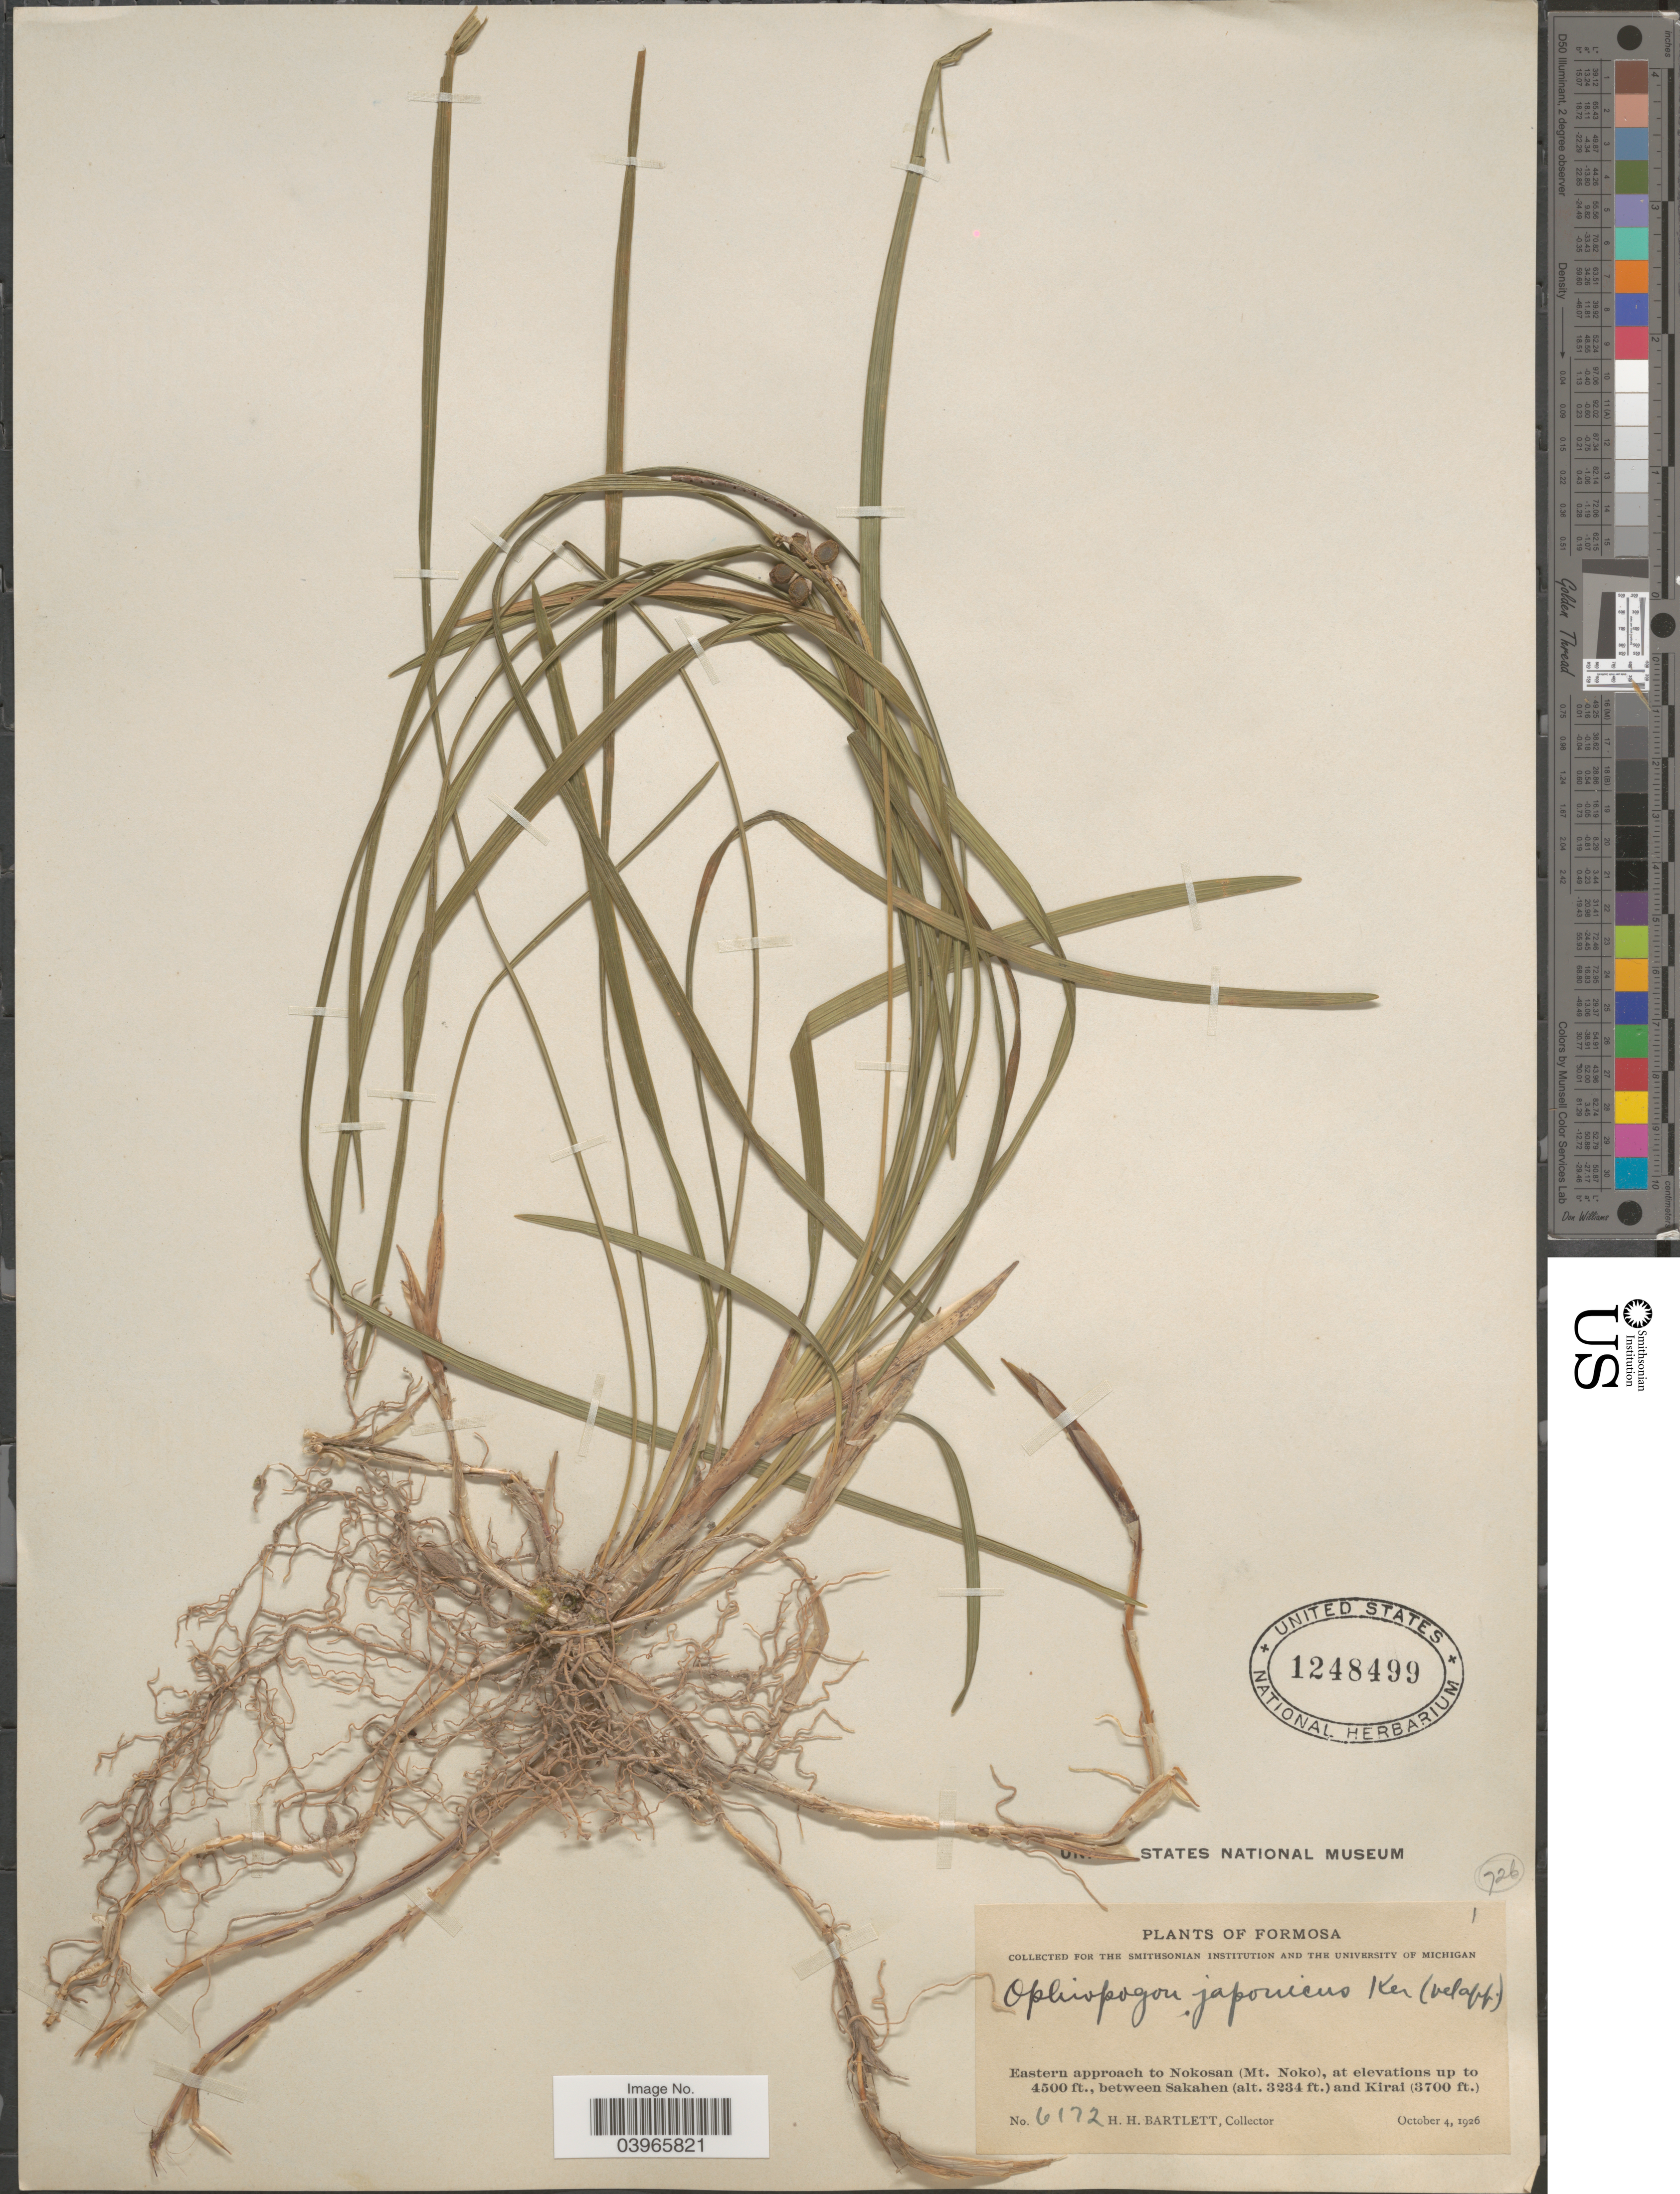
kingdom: Plantae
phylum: Tracheophyta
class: Liliopsida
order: Asparagales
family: Asparagaceae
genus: Ophiopogon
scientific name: Ophiopogon japonicus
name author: (L. f.) Ker Gawl.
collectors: H. H. Bartlett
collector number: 6172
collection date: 1926-10-04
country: Taiwan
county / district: Hualien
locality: Formosa. Eastern approach to Nokosan (Mt. Noko), between Sakahen and Kirai.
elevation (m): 1372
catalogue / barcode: US 1248499